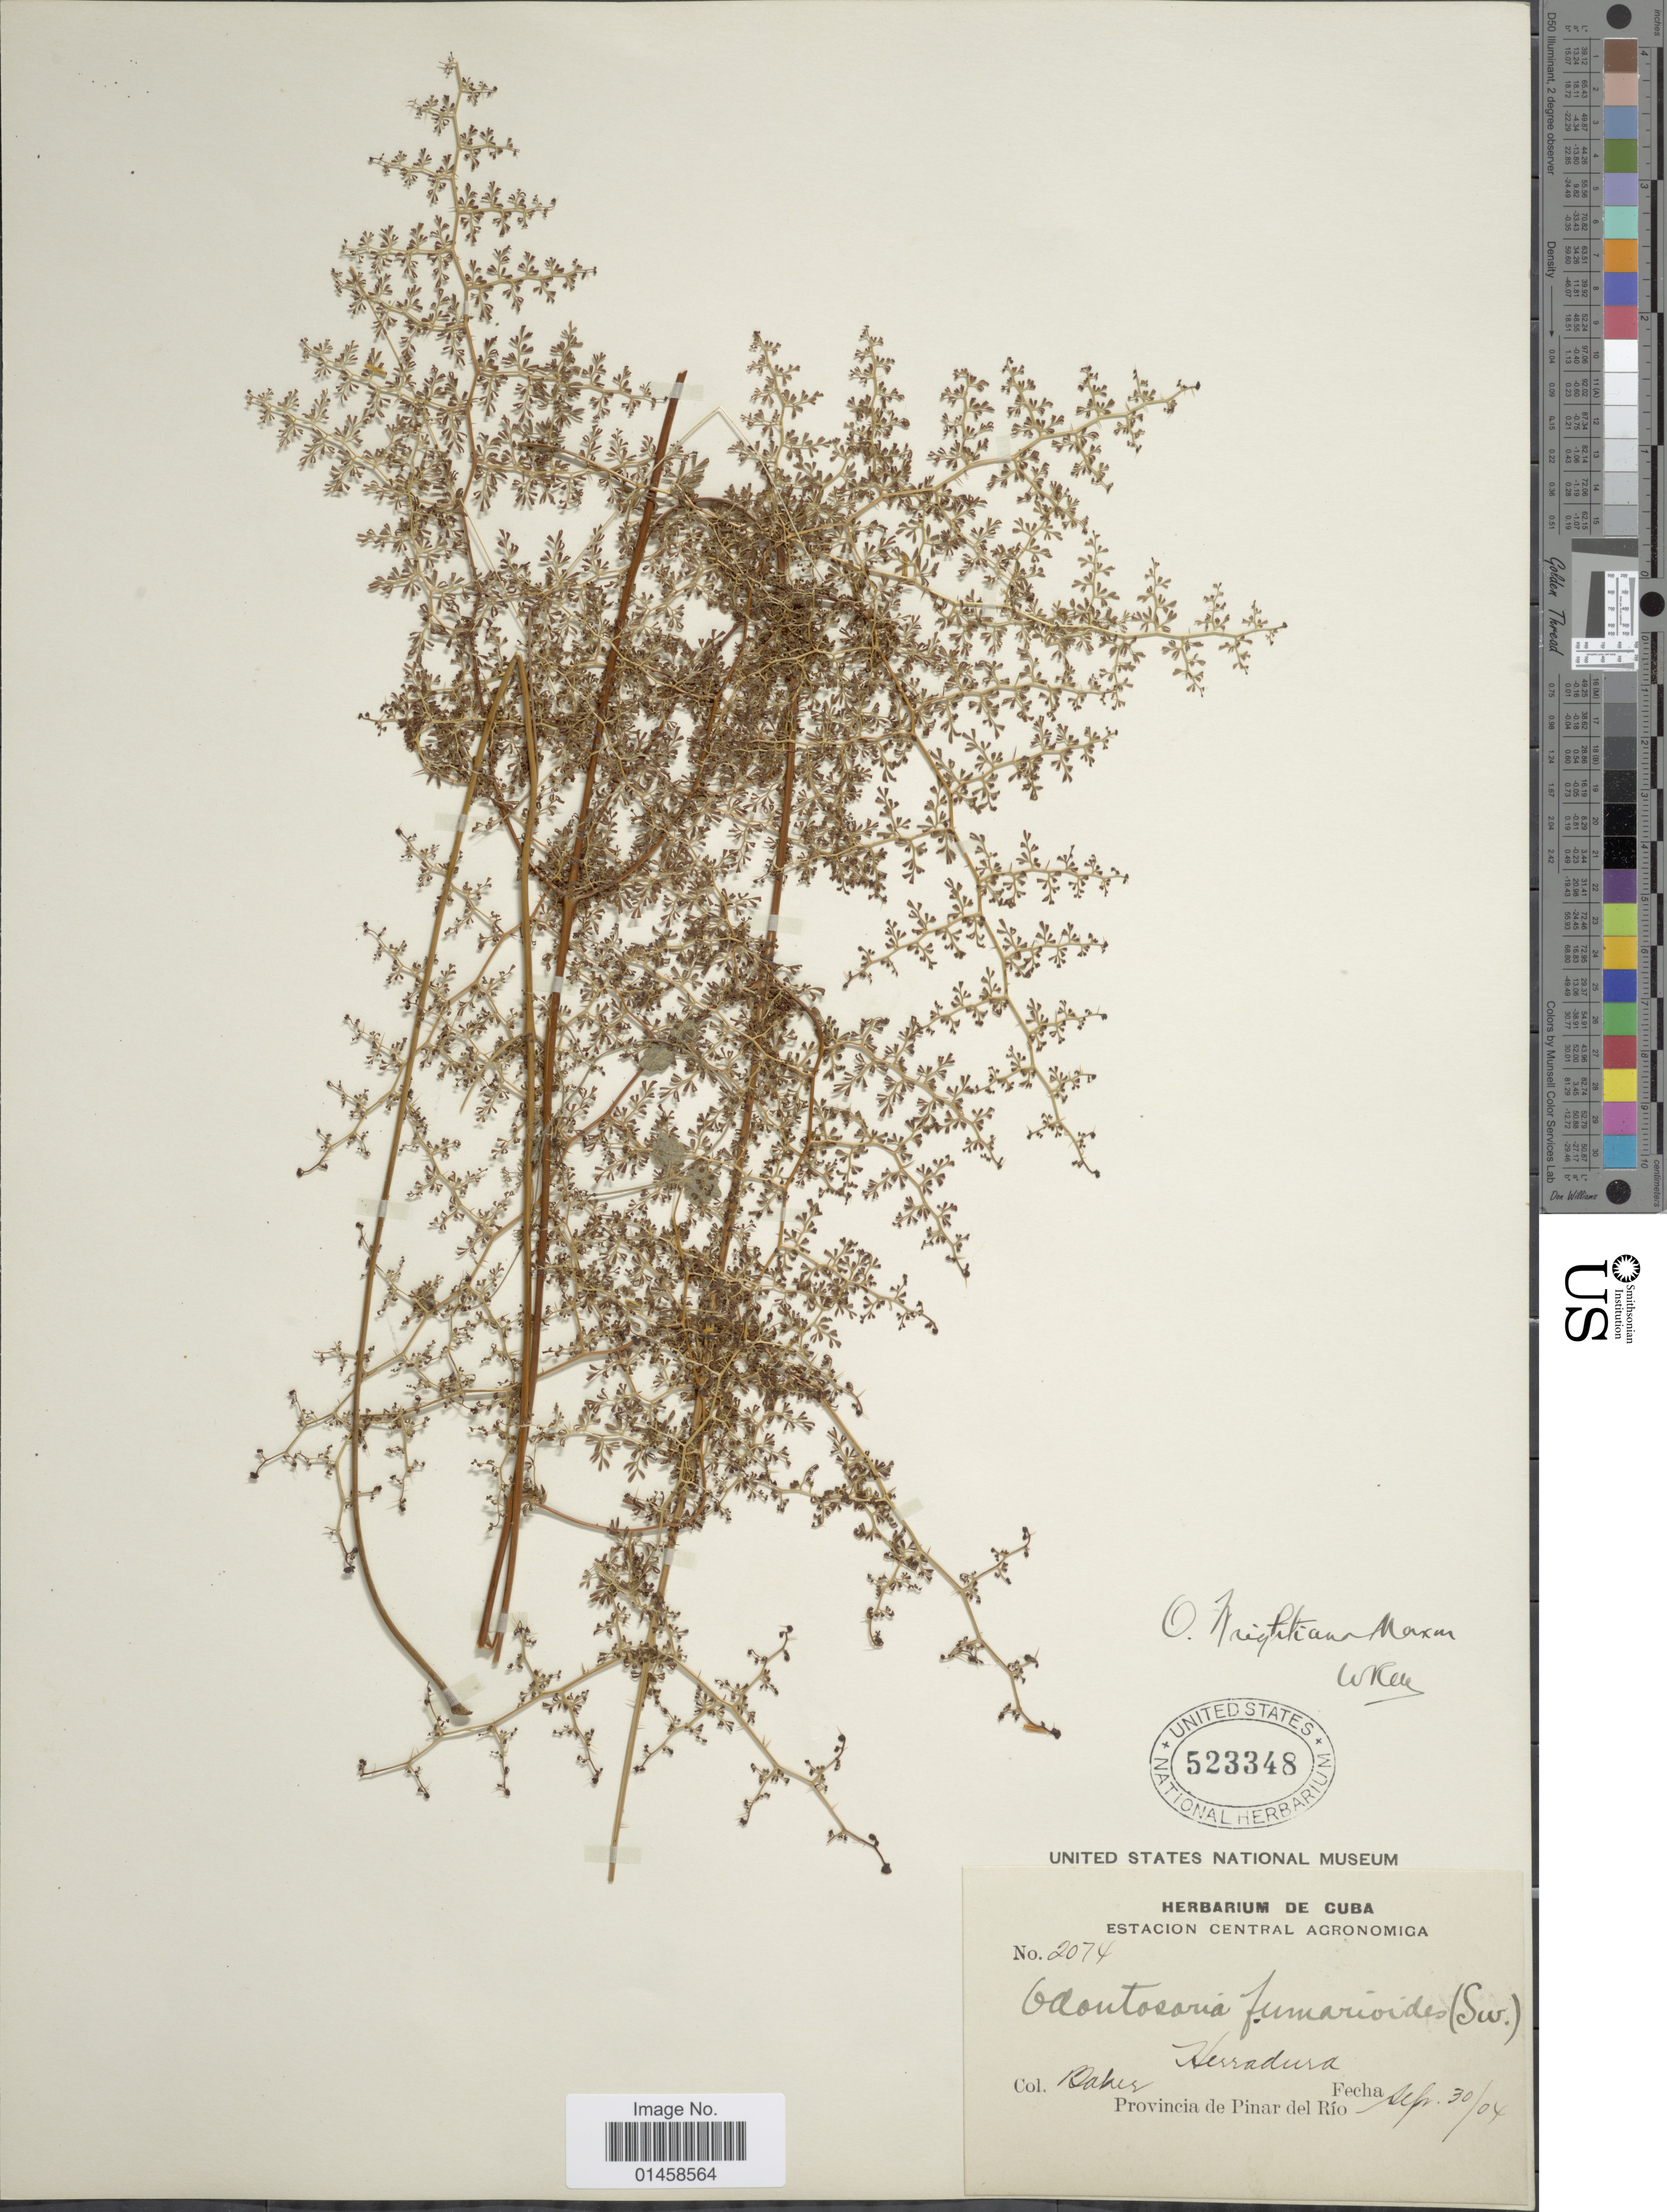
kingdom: Plantae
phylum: Tracheophyta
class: Polypodiopsida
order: Polypodiales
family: Lindsaeaceae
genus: Odontosoria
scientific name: Odontosoria wrightiana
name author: Maxon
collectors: -- Baker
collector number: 2074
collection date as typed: Transcribed d/m/y: 30/9/4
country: Cuba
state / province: Pinar del Río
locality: Herradura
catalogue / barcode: US 523348